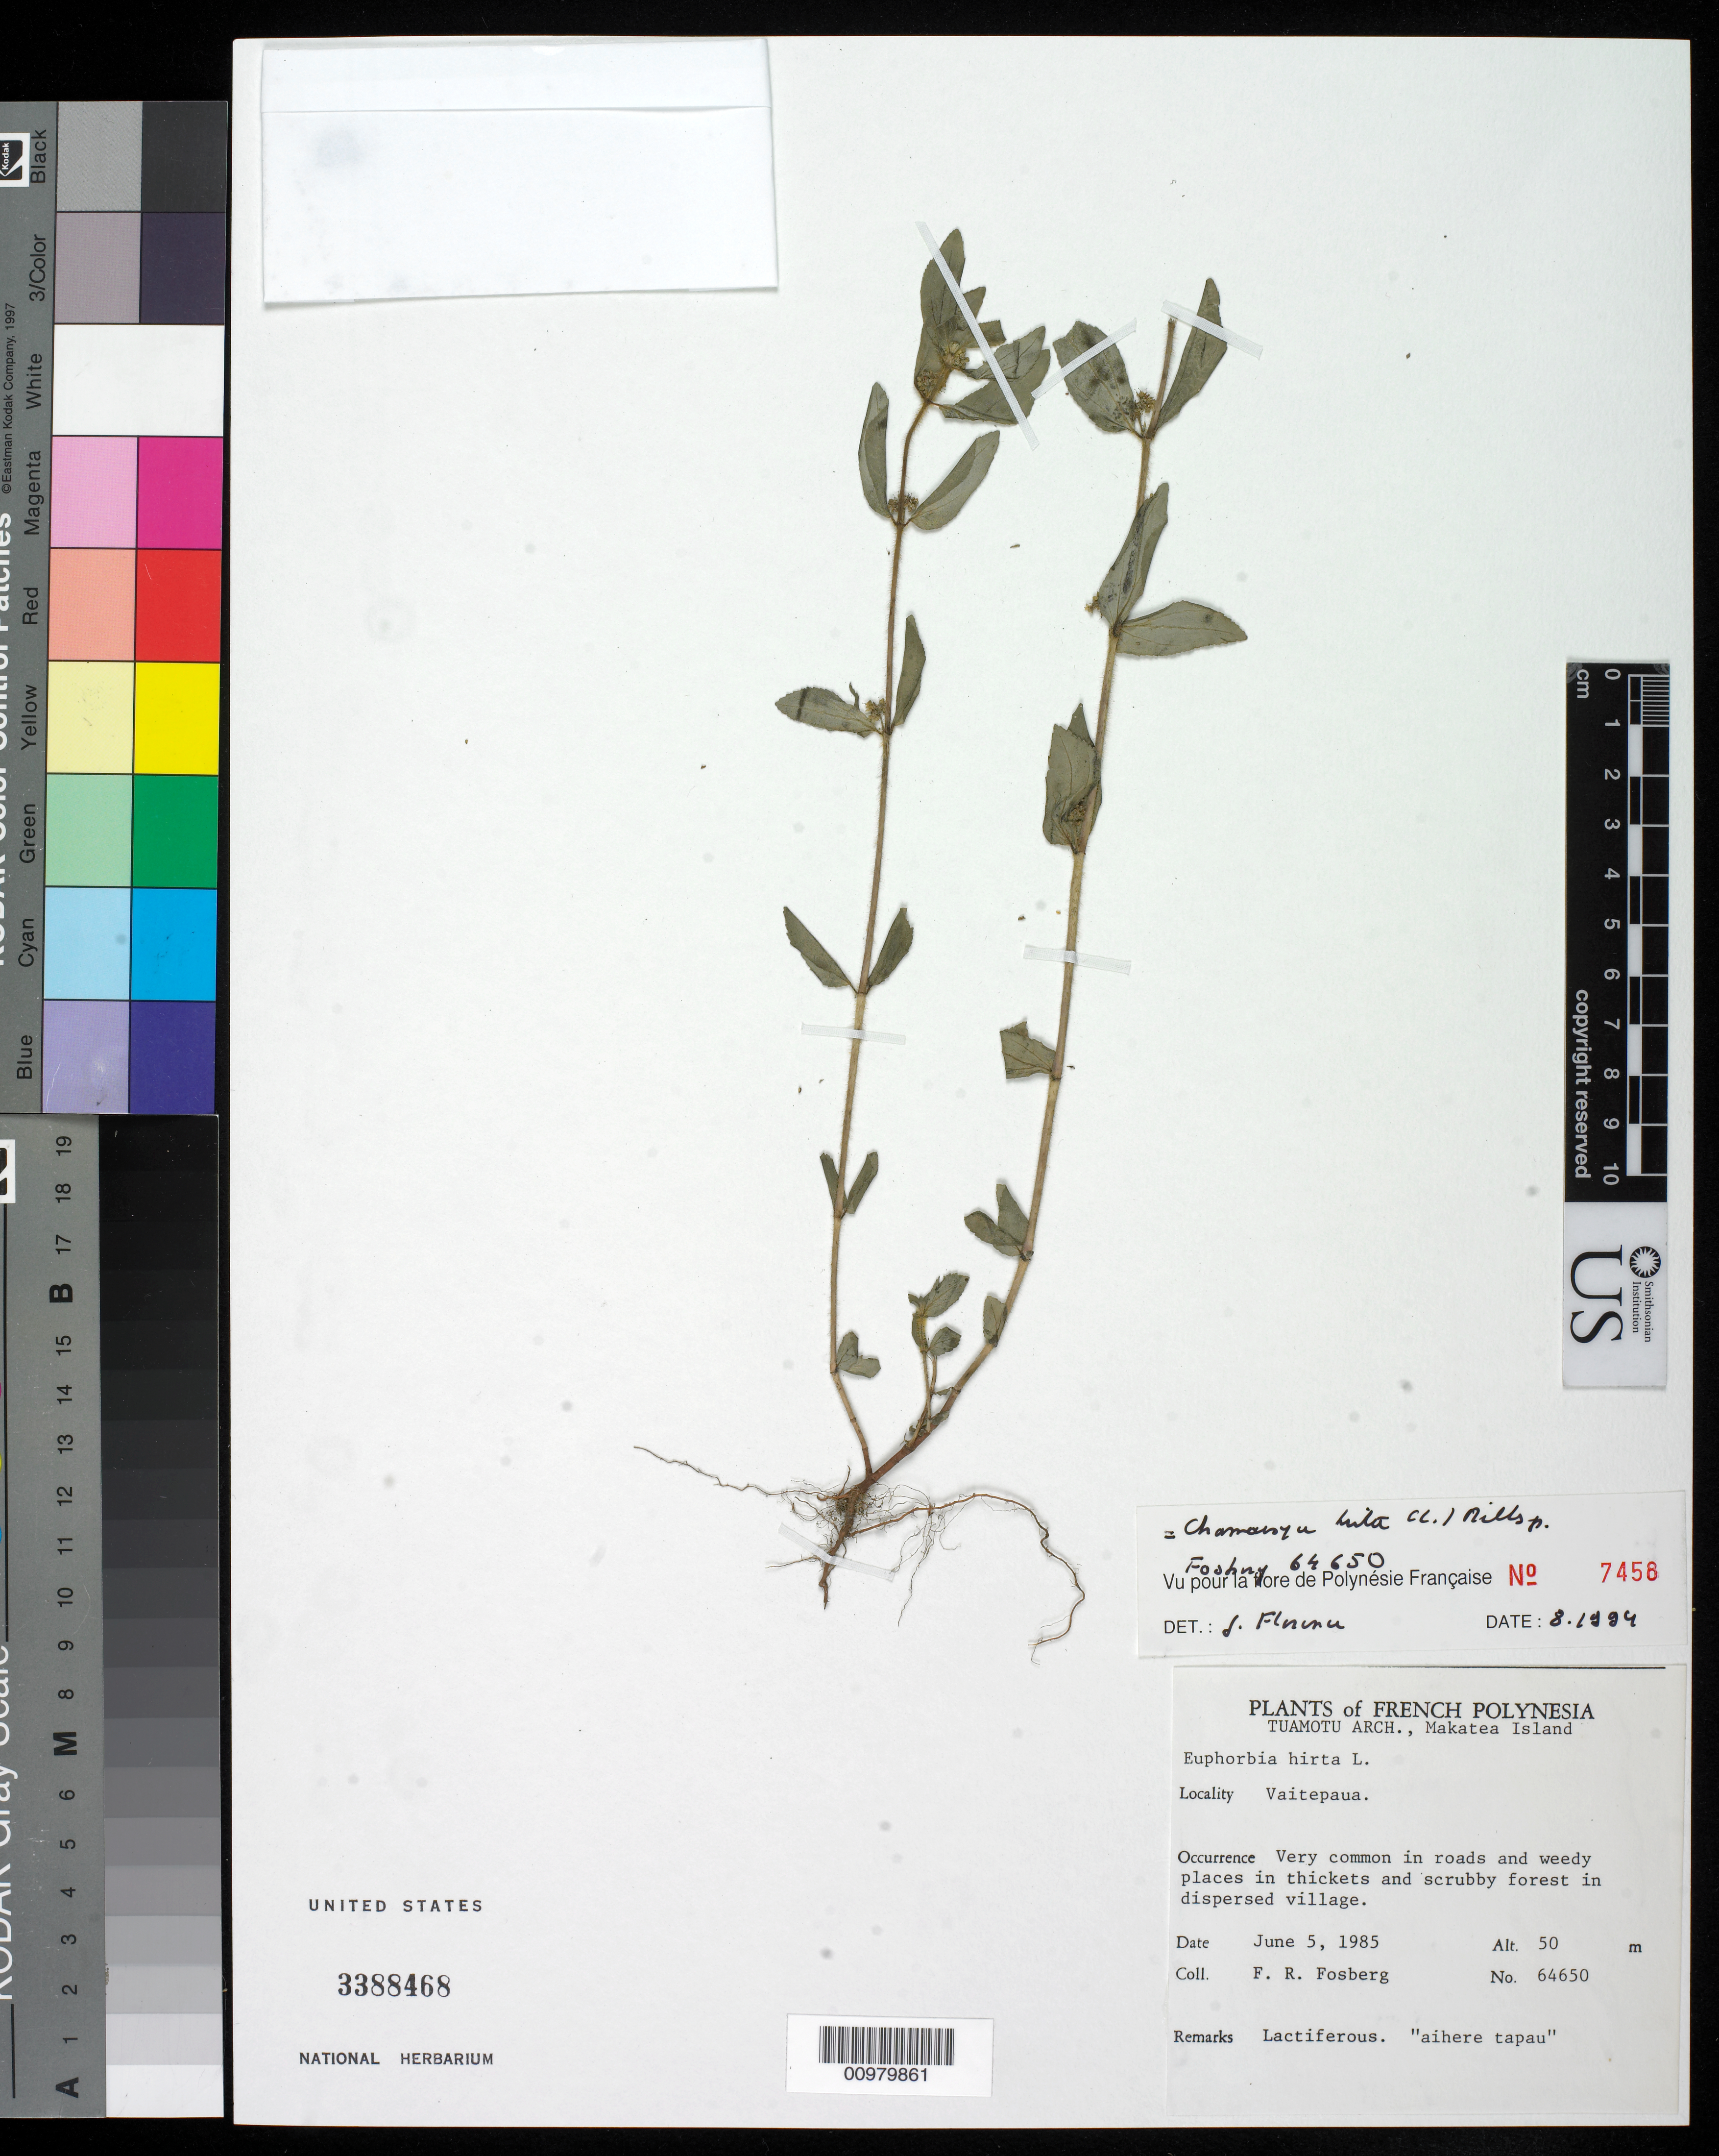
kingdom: Plantae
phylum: Tracheophyta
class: Magnoliopsida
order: Malpighiales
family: Euphorbiaceae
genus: Euphorbia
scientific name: Euphorbia hirta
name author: L.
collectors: F. R. Fosberg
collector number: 64650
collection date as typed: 05 Jun 1985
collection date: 1985-06-05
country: French Polynesia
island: Makatea [Aurora]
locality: French Polynesia, Tuamotu Arch., Vaitepaua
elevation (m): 50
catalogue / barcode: US 3388468